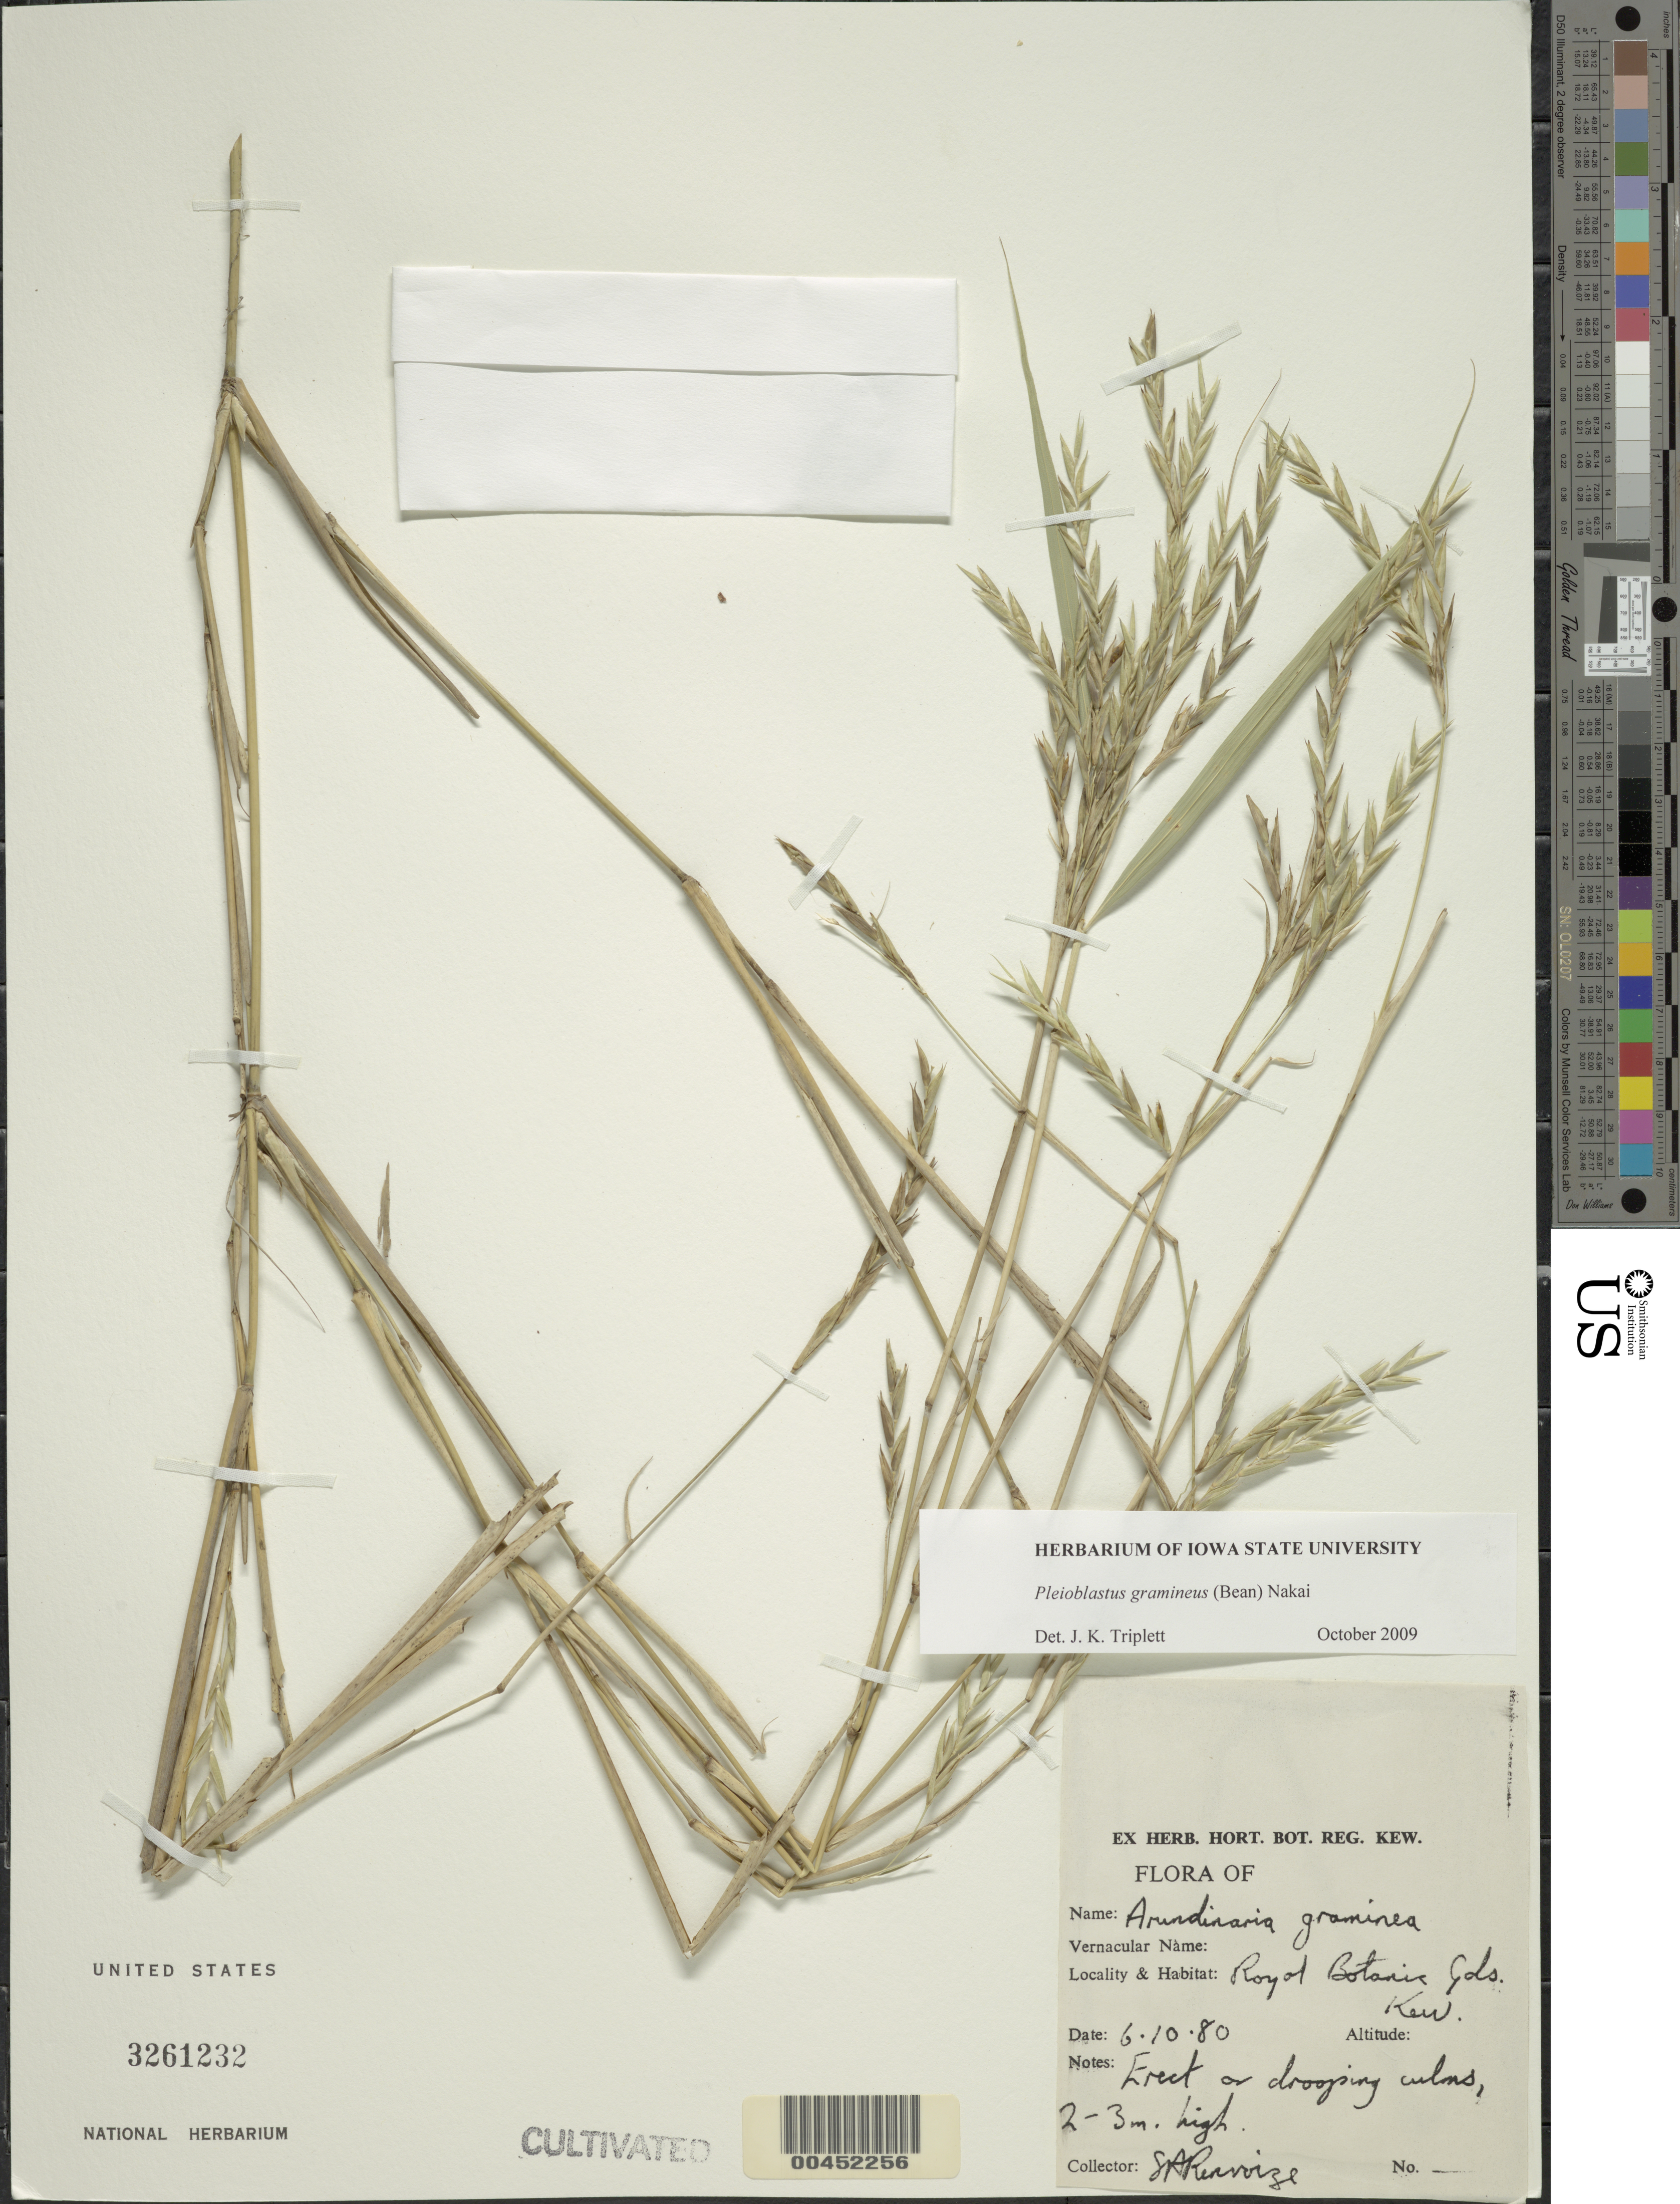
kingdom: Plantae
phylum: Tracheophyta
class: Liliopsida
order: Poales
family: Poaceae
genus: Pleioblastus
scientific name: Pleioblastus gramineus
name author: (Bean) Nakai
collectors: S. A. Renvoize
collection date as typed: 06 Oct 1980 or 10 Jun 1980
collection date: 1980-06-10 or 1980-10-06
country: United Kingdom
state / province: England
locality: Royal Botanic Gardens, Kew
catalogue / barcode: US 3261232